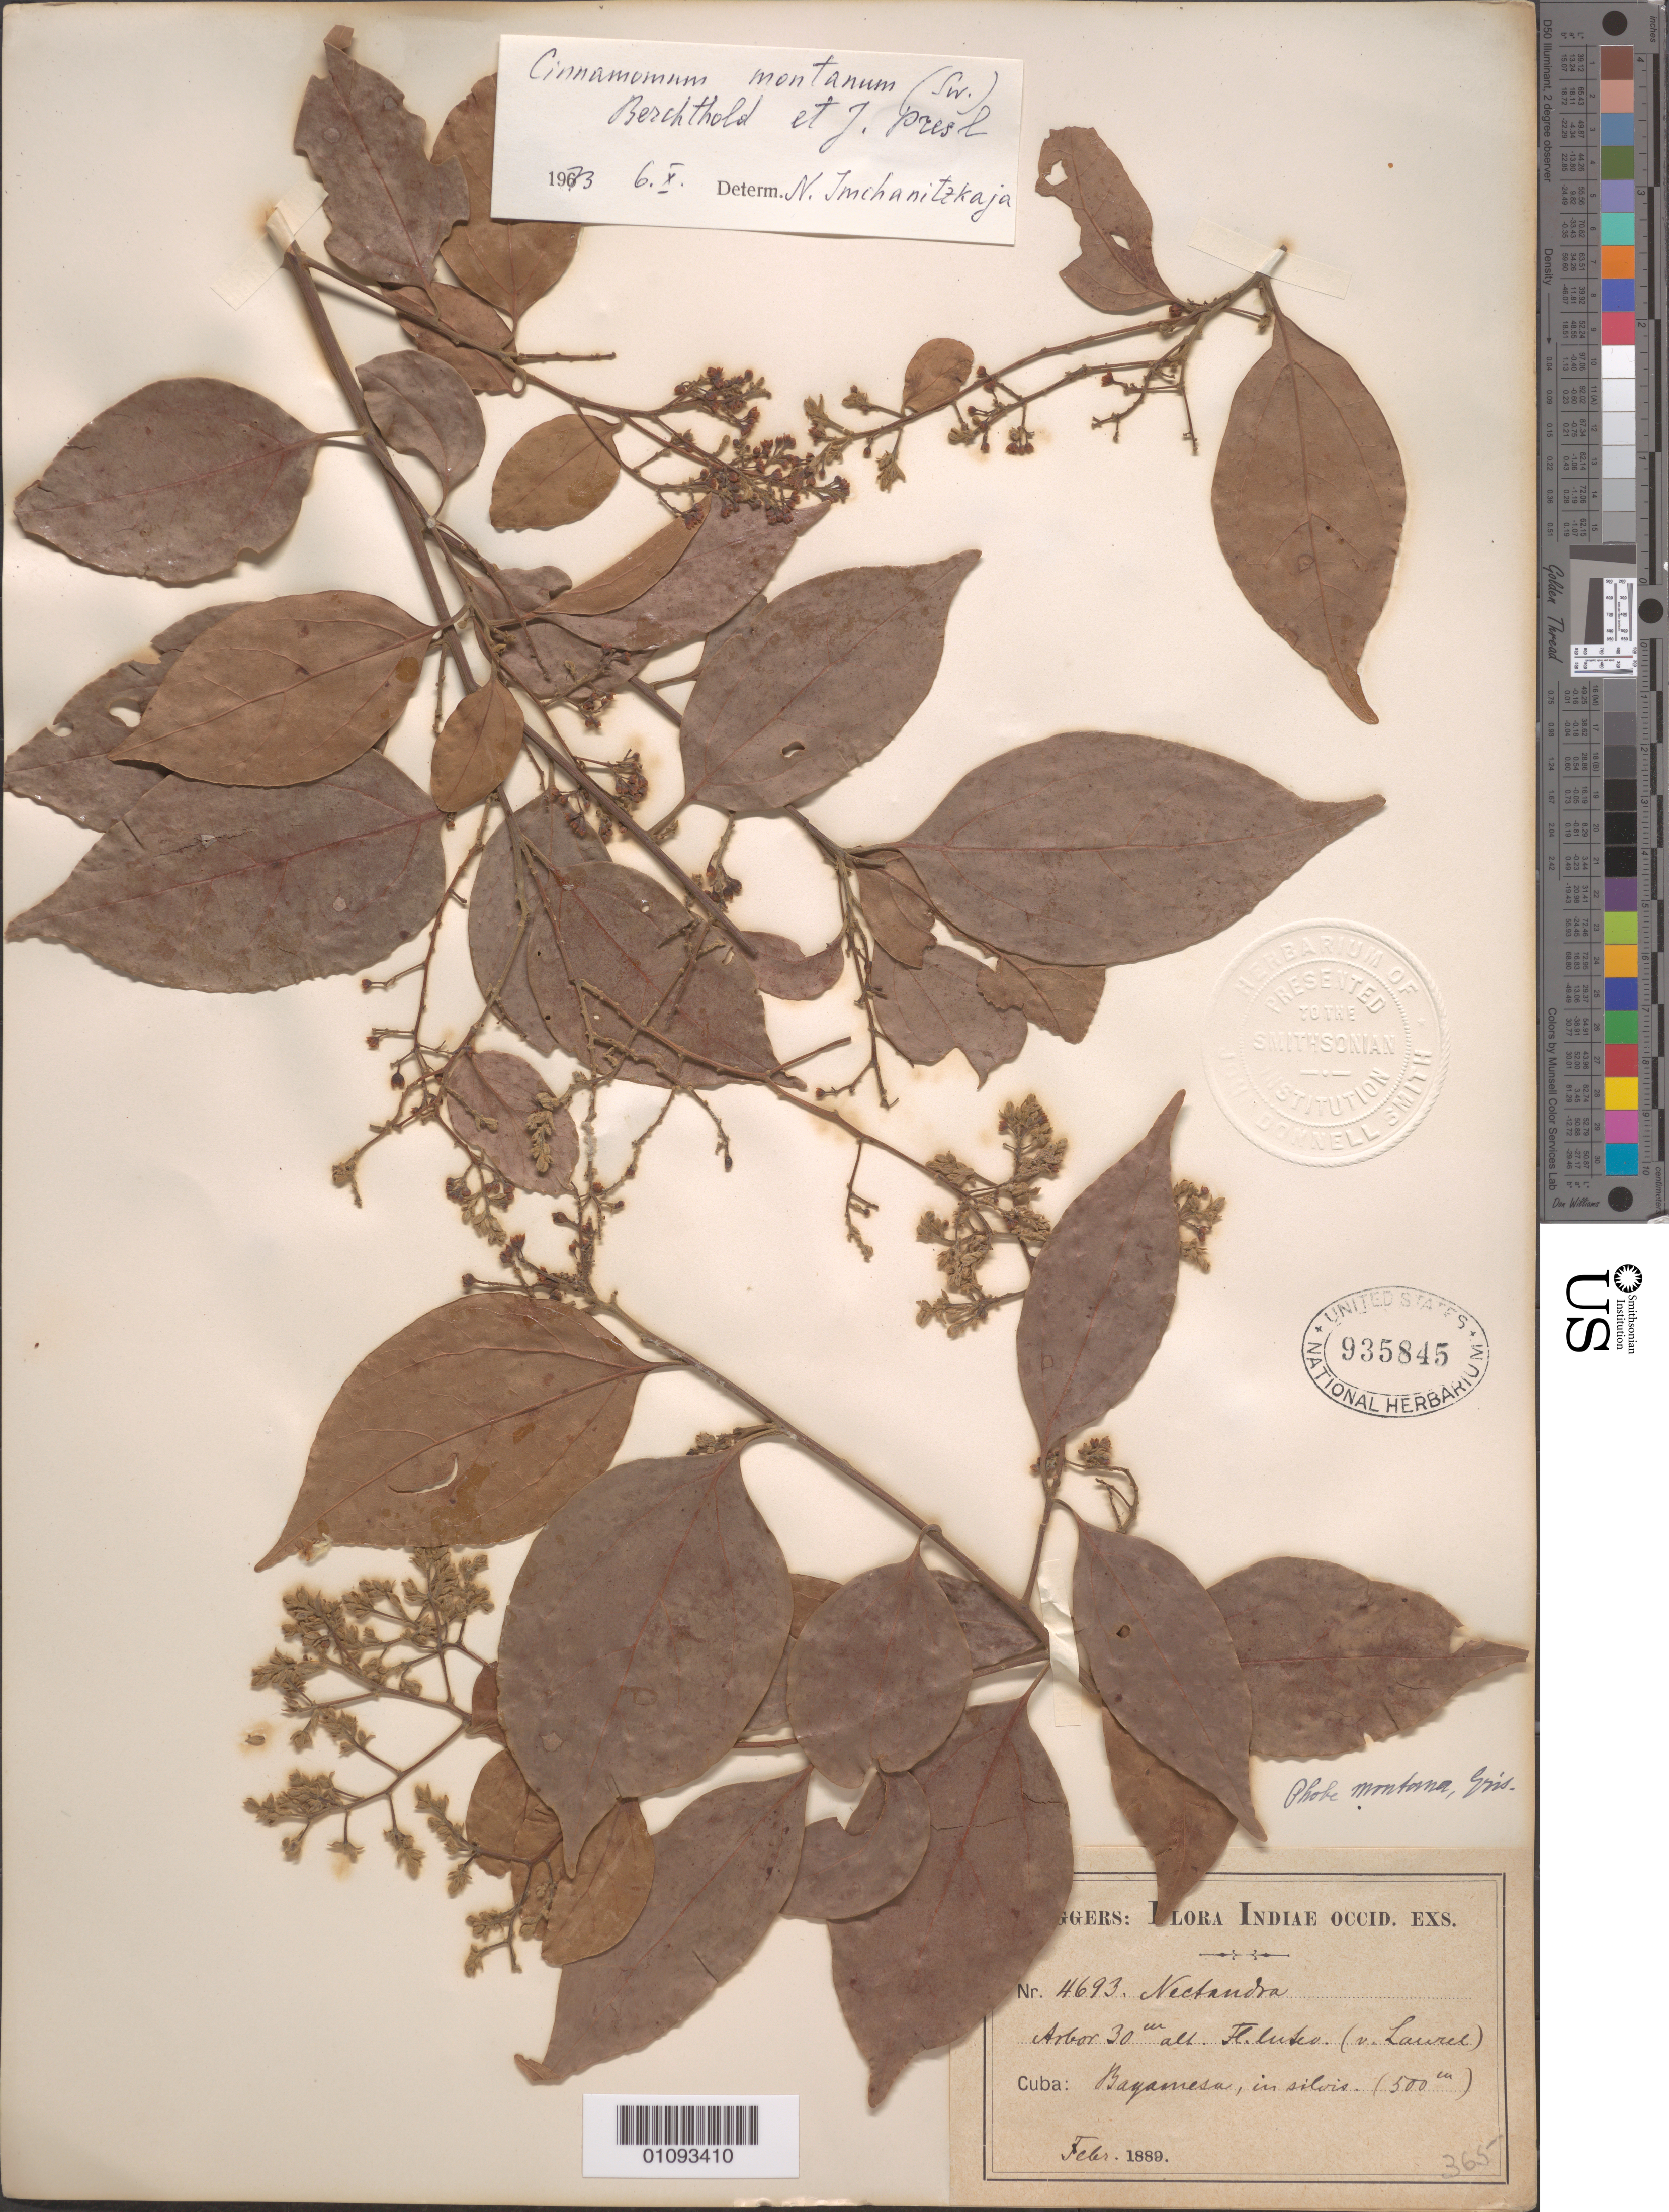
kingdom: Plantae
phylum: Tracheophyta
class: Magnoliopsida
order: Laurales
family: Lauraceae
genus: Cinnamomum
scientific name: Cinnamomum montanum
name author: (Sw.) J. Presl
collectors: H. F. A. von Eggers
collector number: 4693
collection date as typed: Feb 1889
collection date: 1889-02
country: Cuba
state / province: Granma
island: Cuba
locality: Bayamo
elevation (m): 500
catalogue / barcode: US 935845